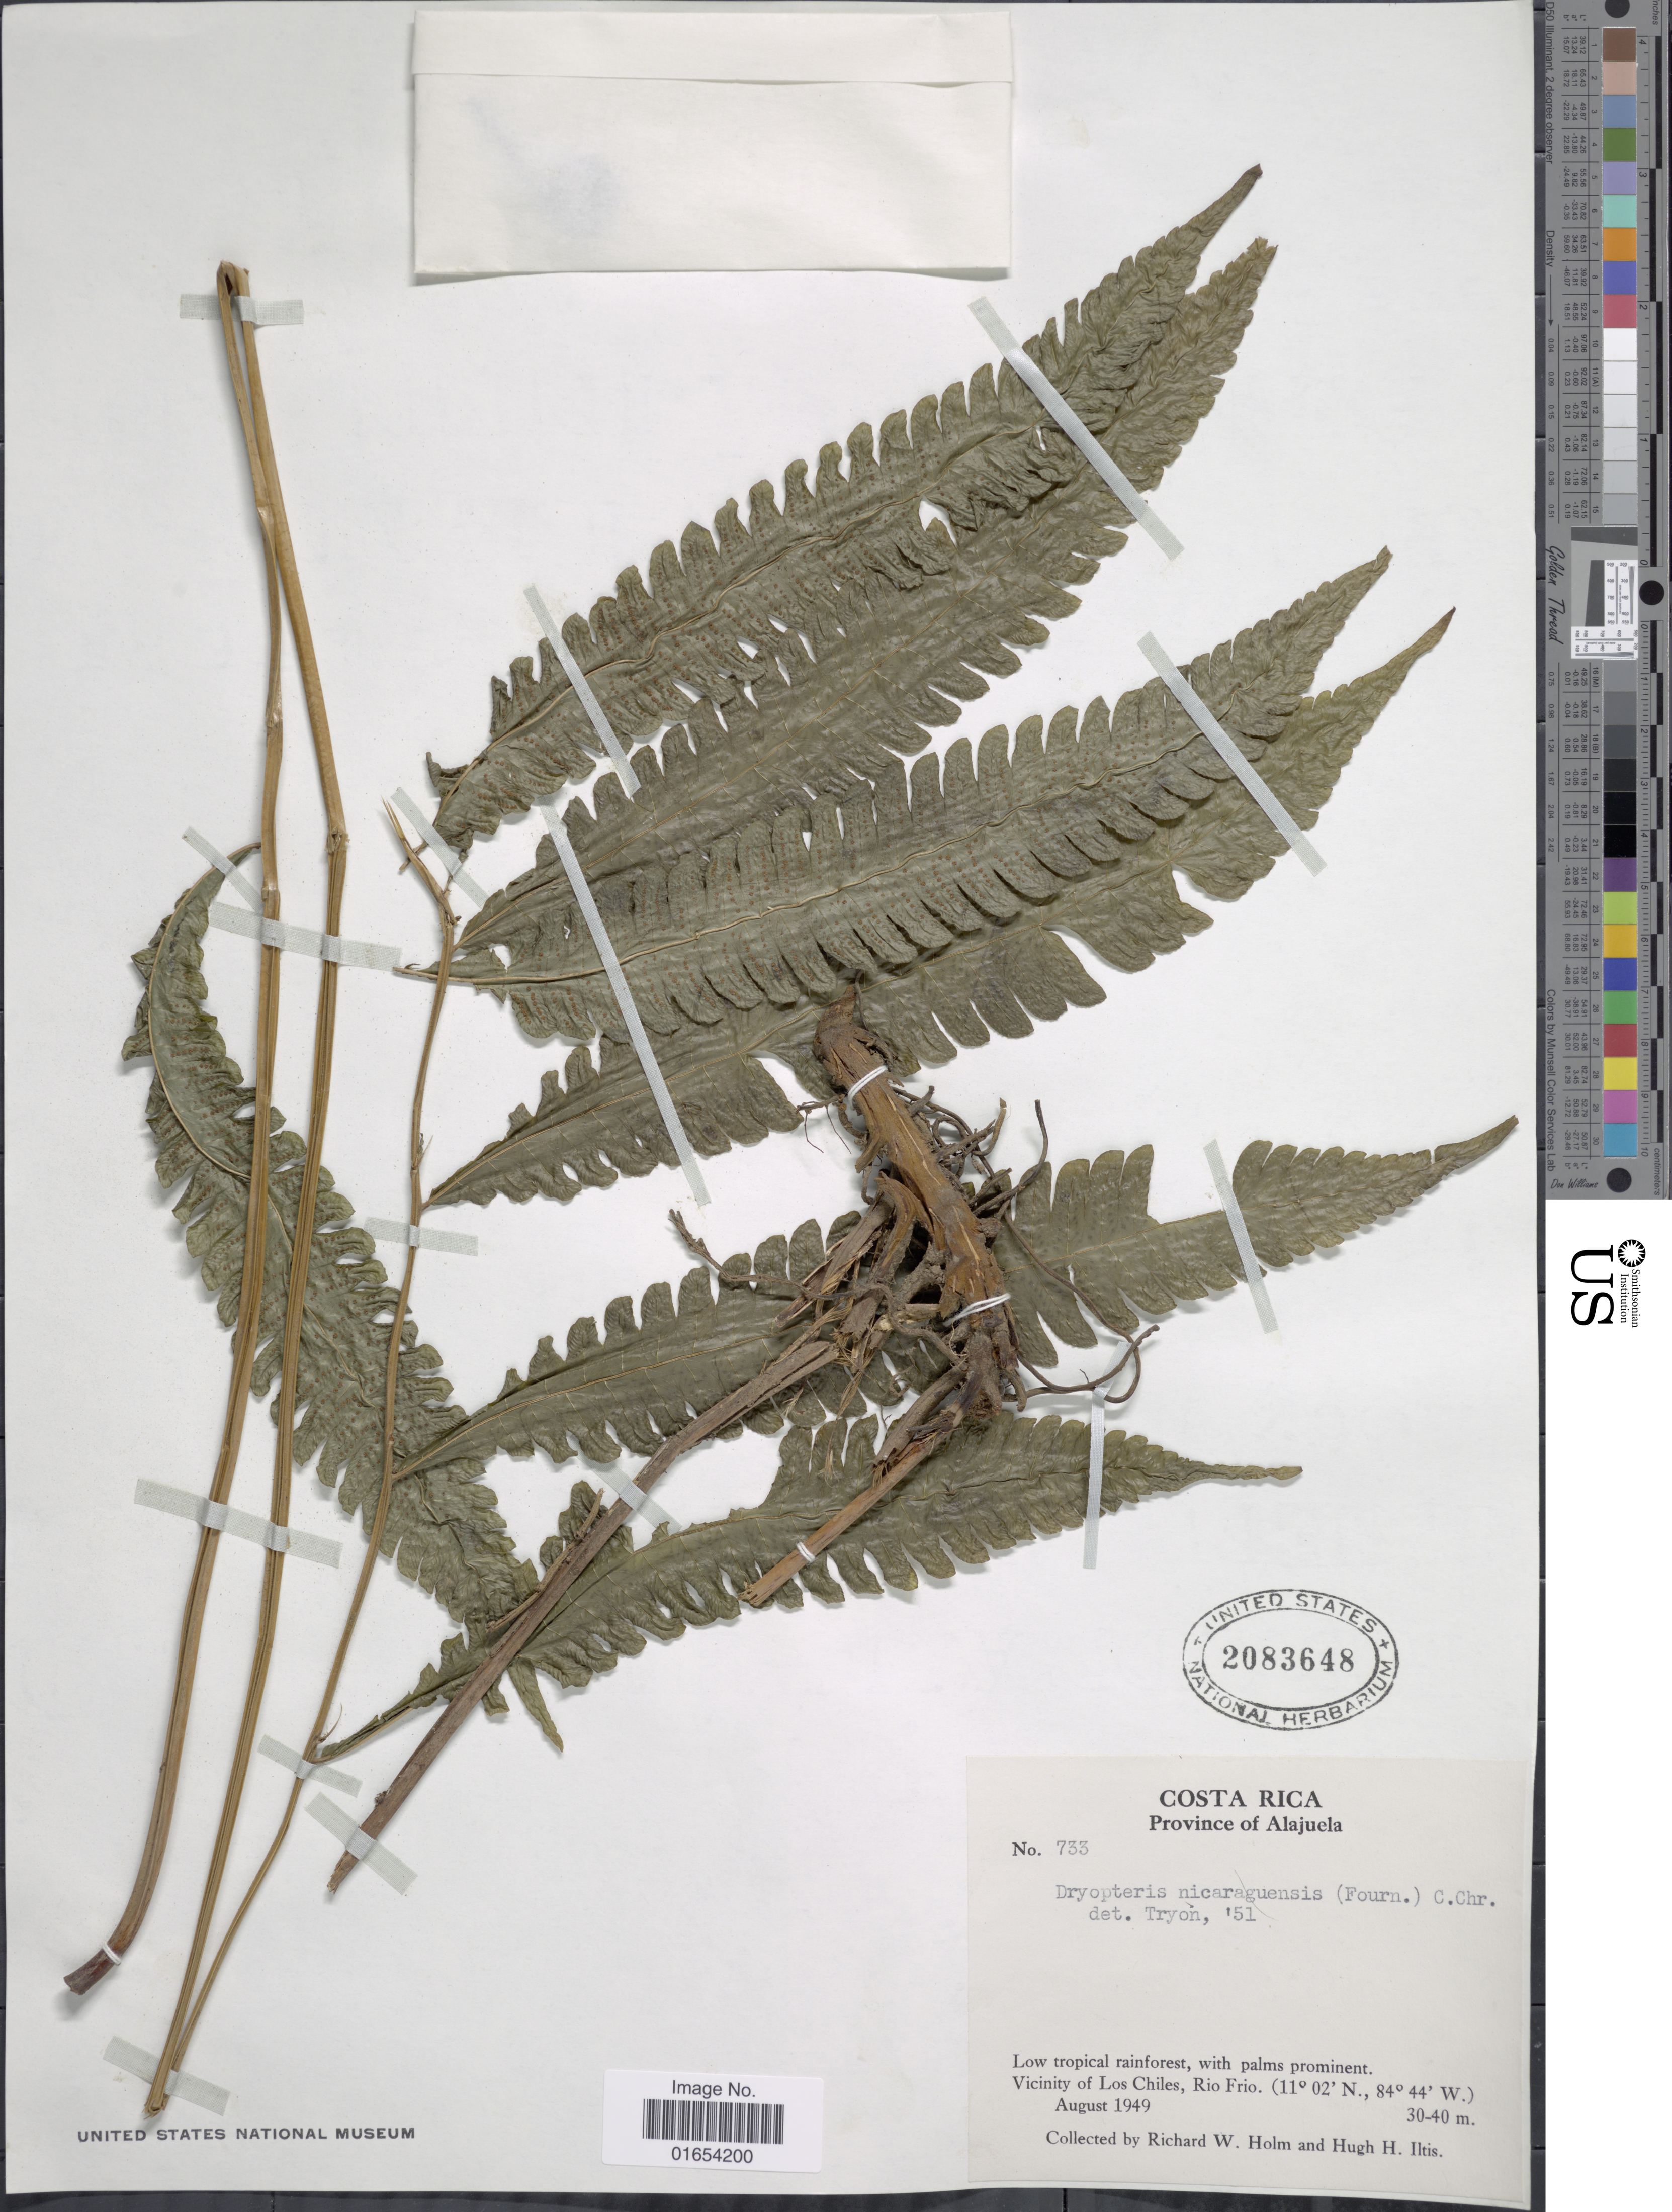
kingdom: Plantae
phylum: Tracheophyta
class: Polypodiopsida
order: Polypodiales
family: Thelypteridaceae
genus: Goniopteris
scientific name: Goniopteris nicaraguensis (C. Chr.) comb. nov., ined 2015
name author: (C. Chr.)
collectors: R. W. Holm & H. H. Iltis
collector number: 733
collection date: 1949-08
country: Costa Rica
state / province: Alajuela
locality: Low tropical rainforest, with palms prominent. Vicinity of Las Chiles, Rio Frio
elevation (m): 30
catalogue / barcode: US 2083648